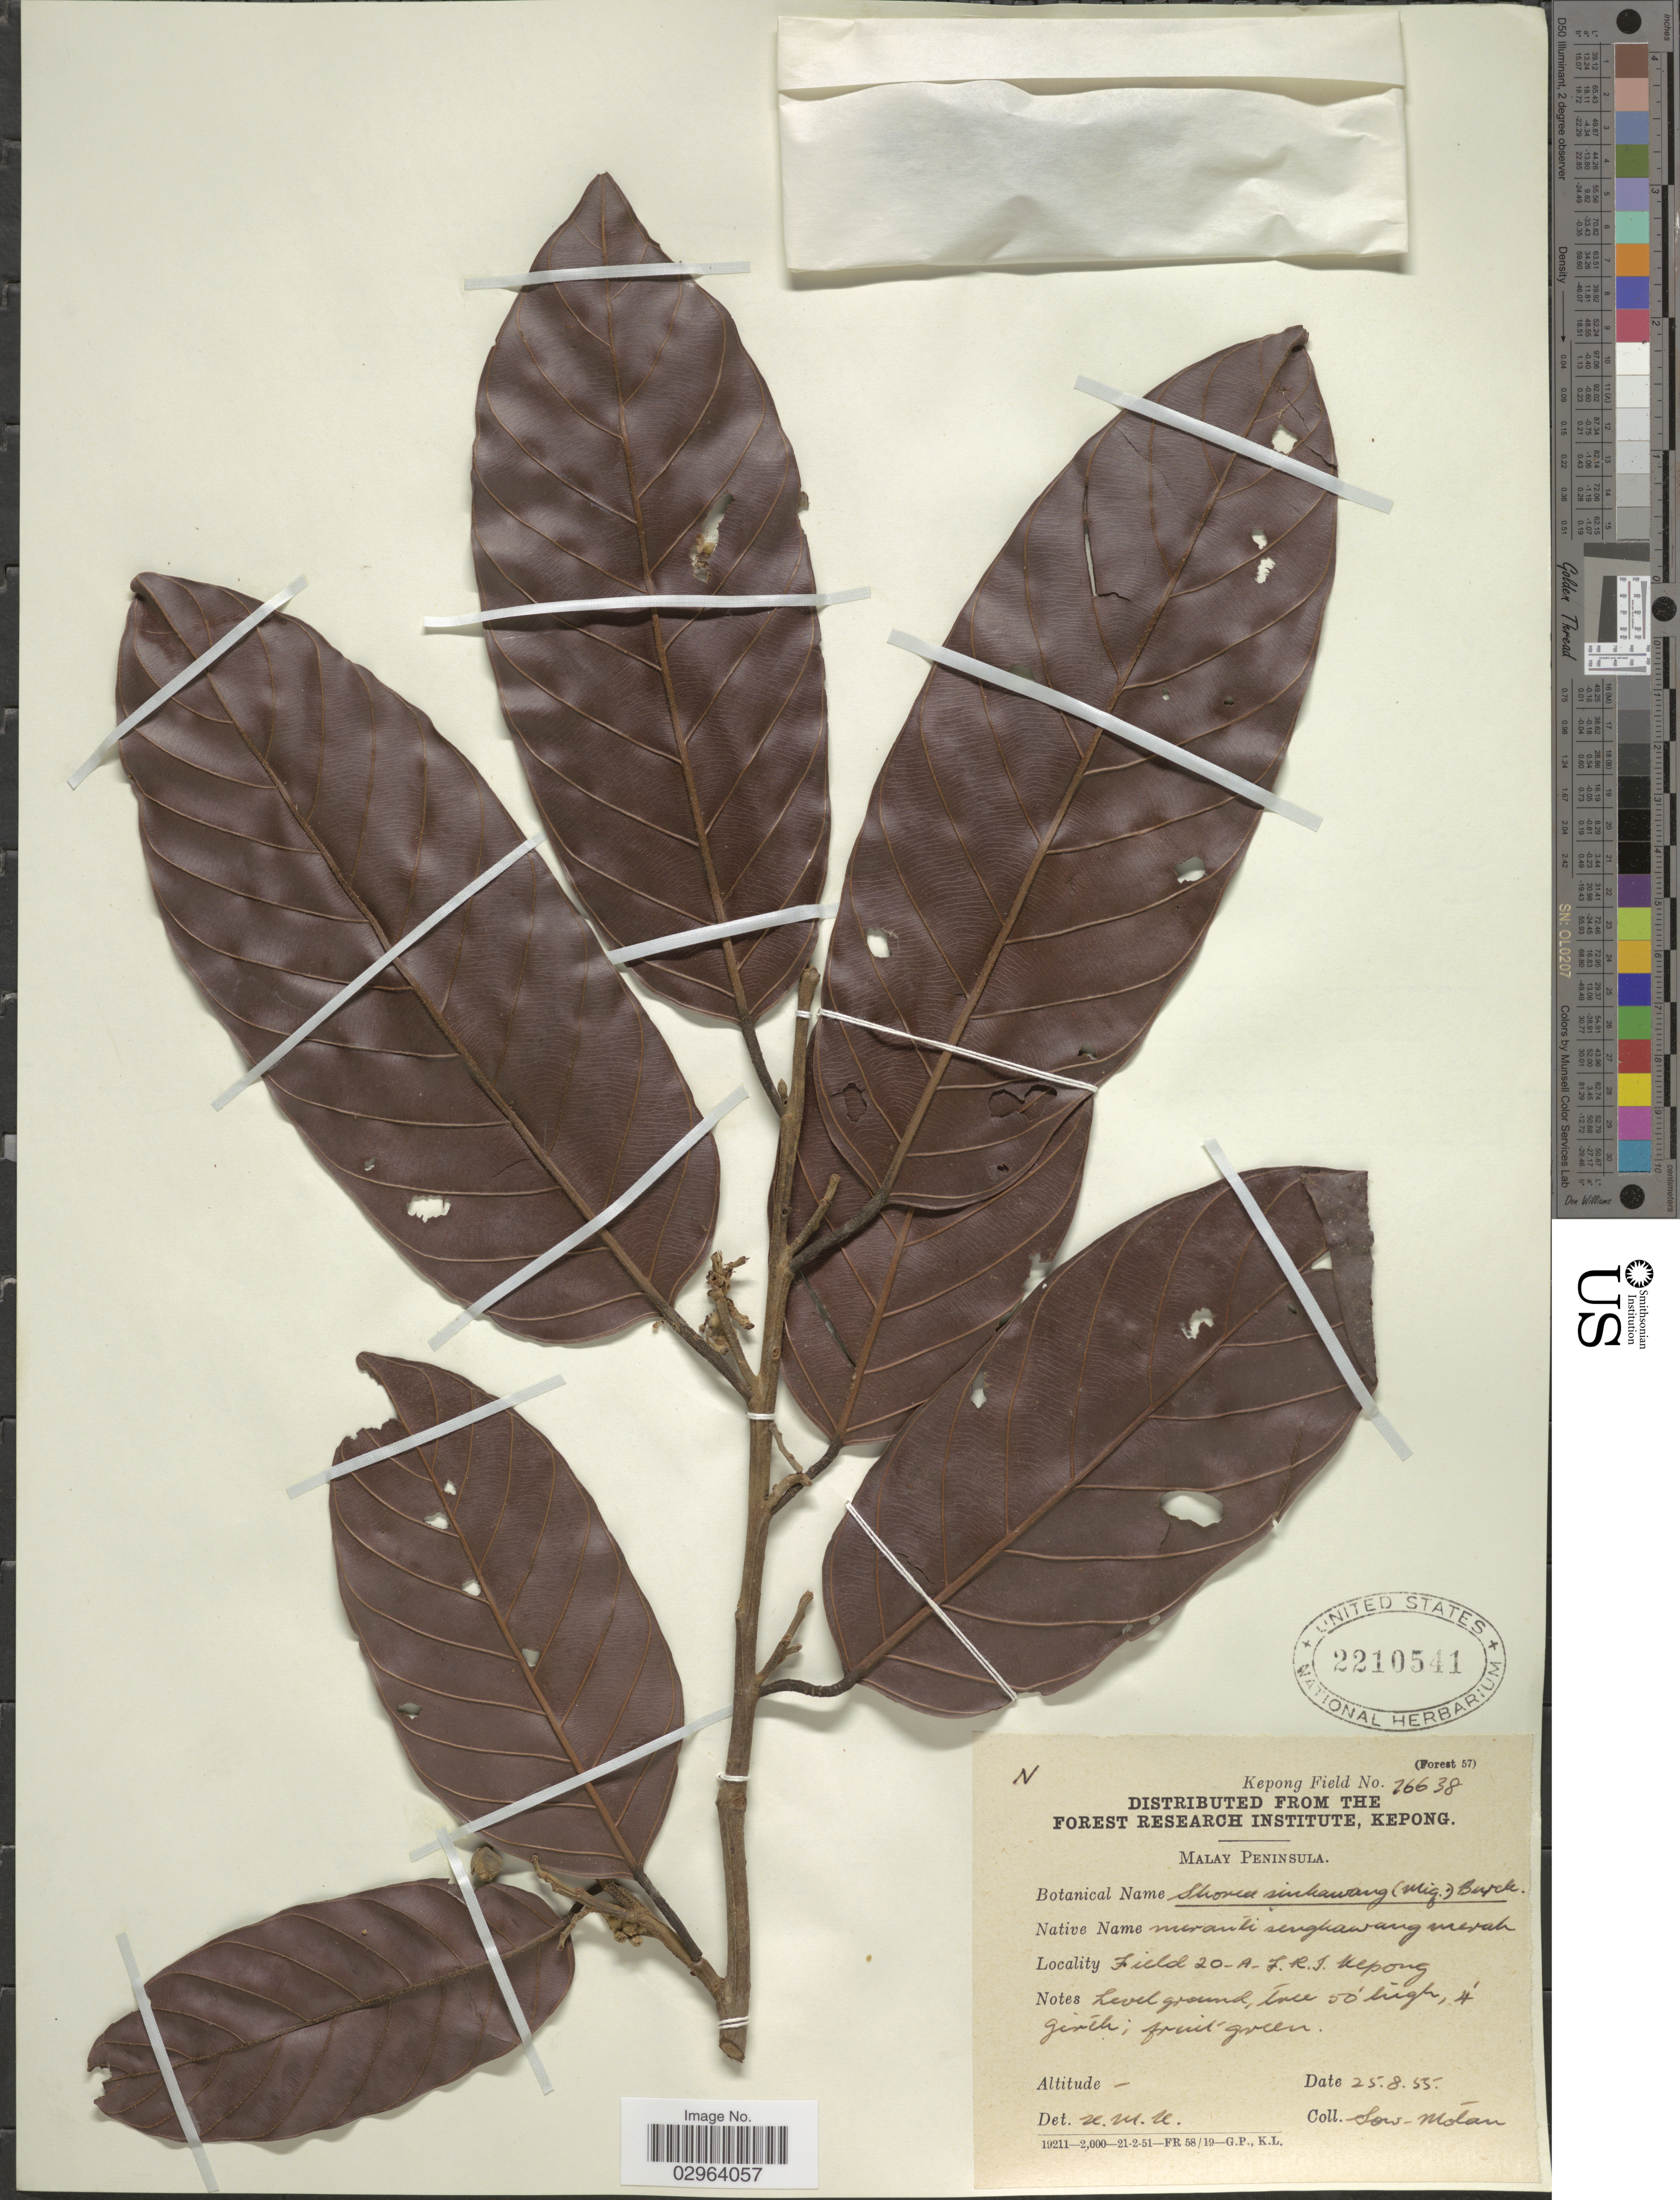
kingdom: Plantae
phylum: Tracheophyta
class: Magnoliopsida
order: Malvales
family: Dipterocarpaceae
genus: Rubroshorea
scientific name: Rubroshorea singkawang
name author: (Miq.) P.S. Ashton & J. Heck.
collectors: -. Sow & -. Motan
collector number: Kepong Field 16638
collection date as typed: Transcribed d/m/y: 25/8/55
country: Malaysia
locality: Malay Peninsula. Field 20-A-F.R.I. Kepong.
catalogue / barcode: US 2210541